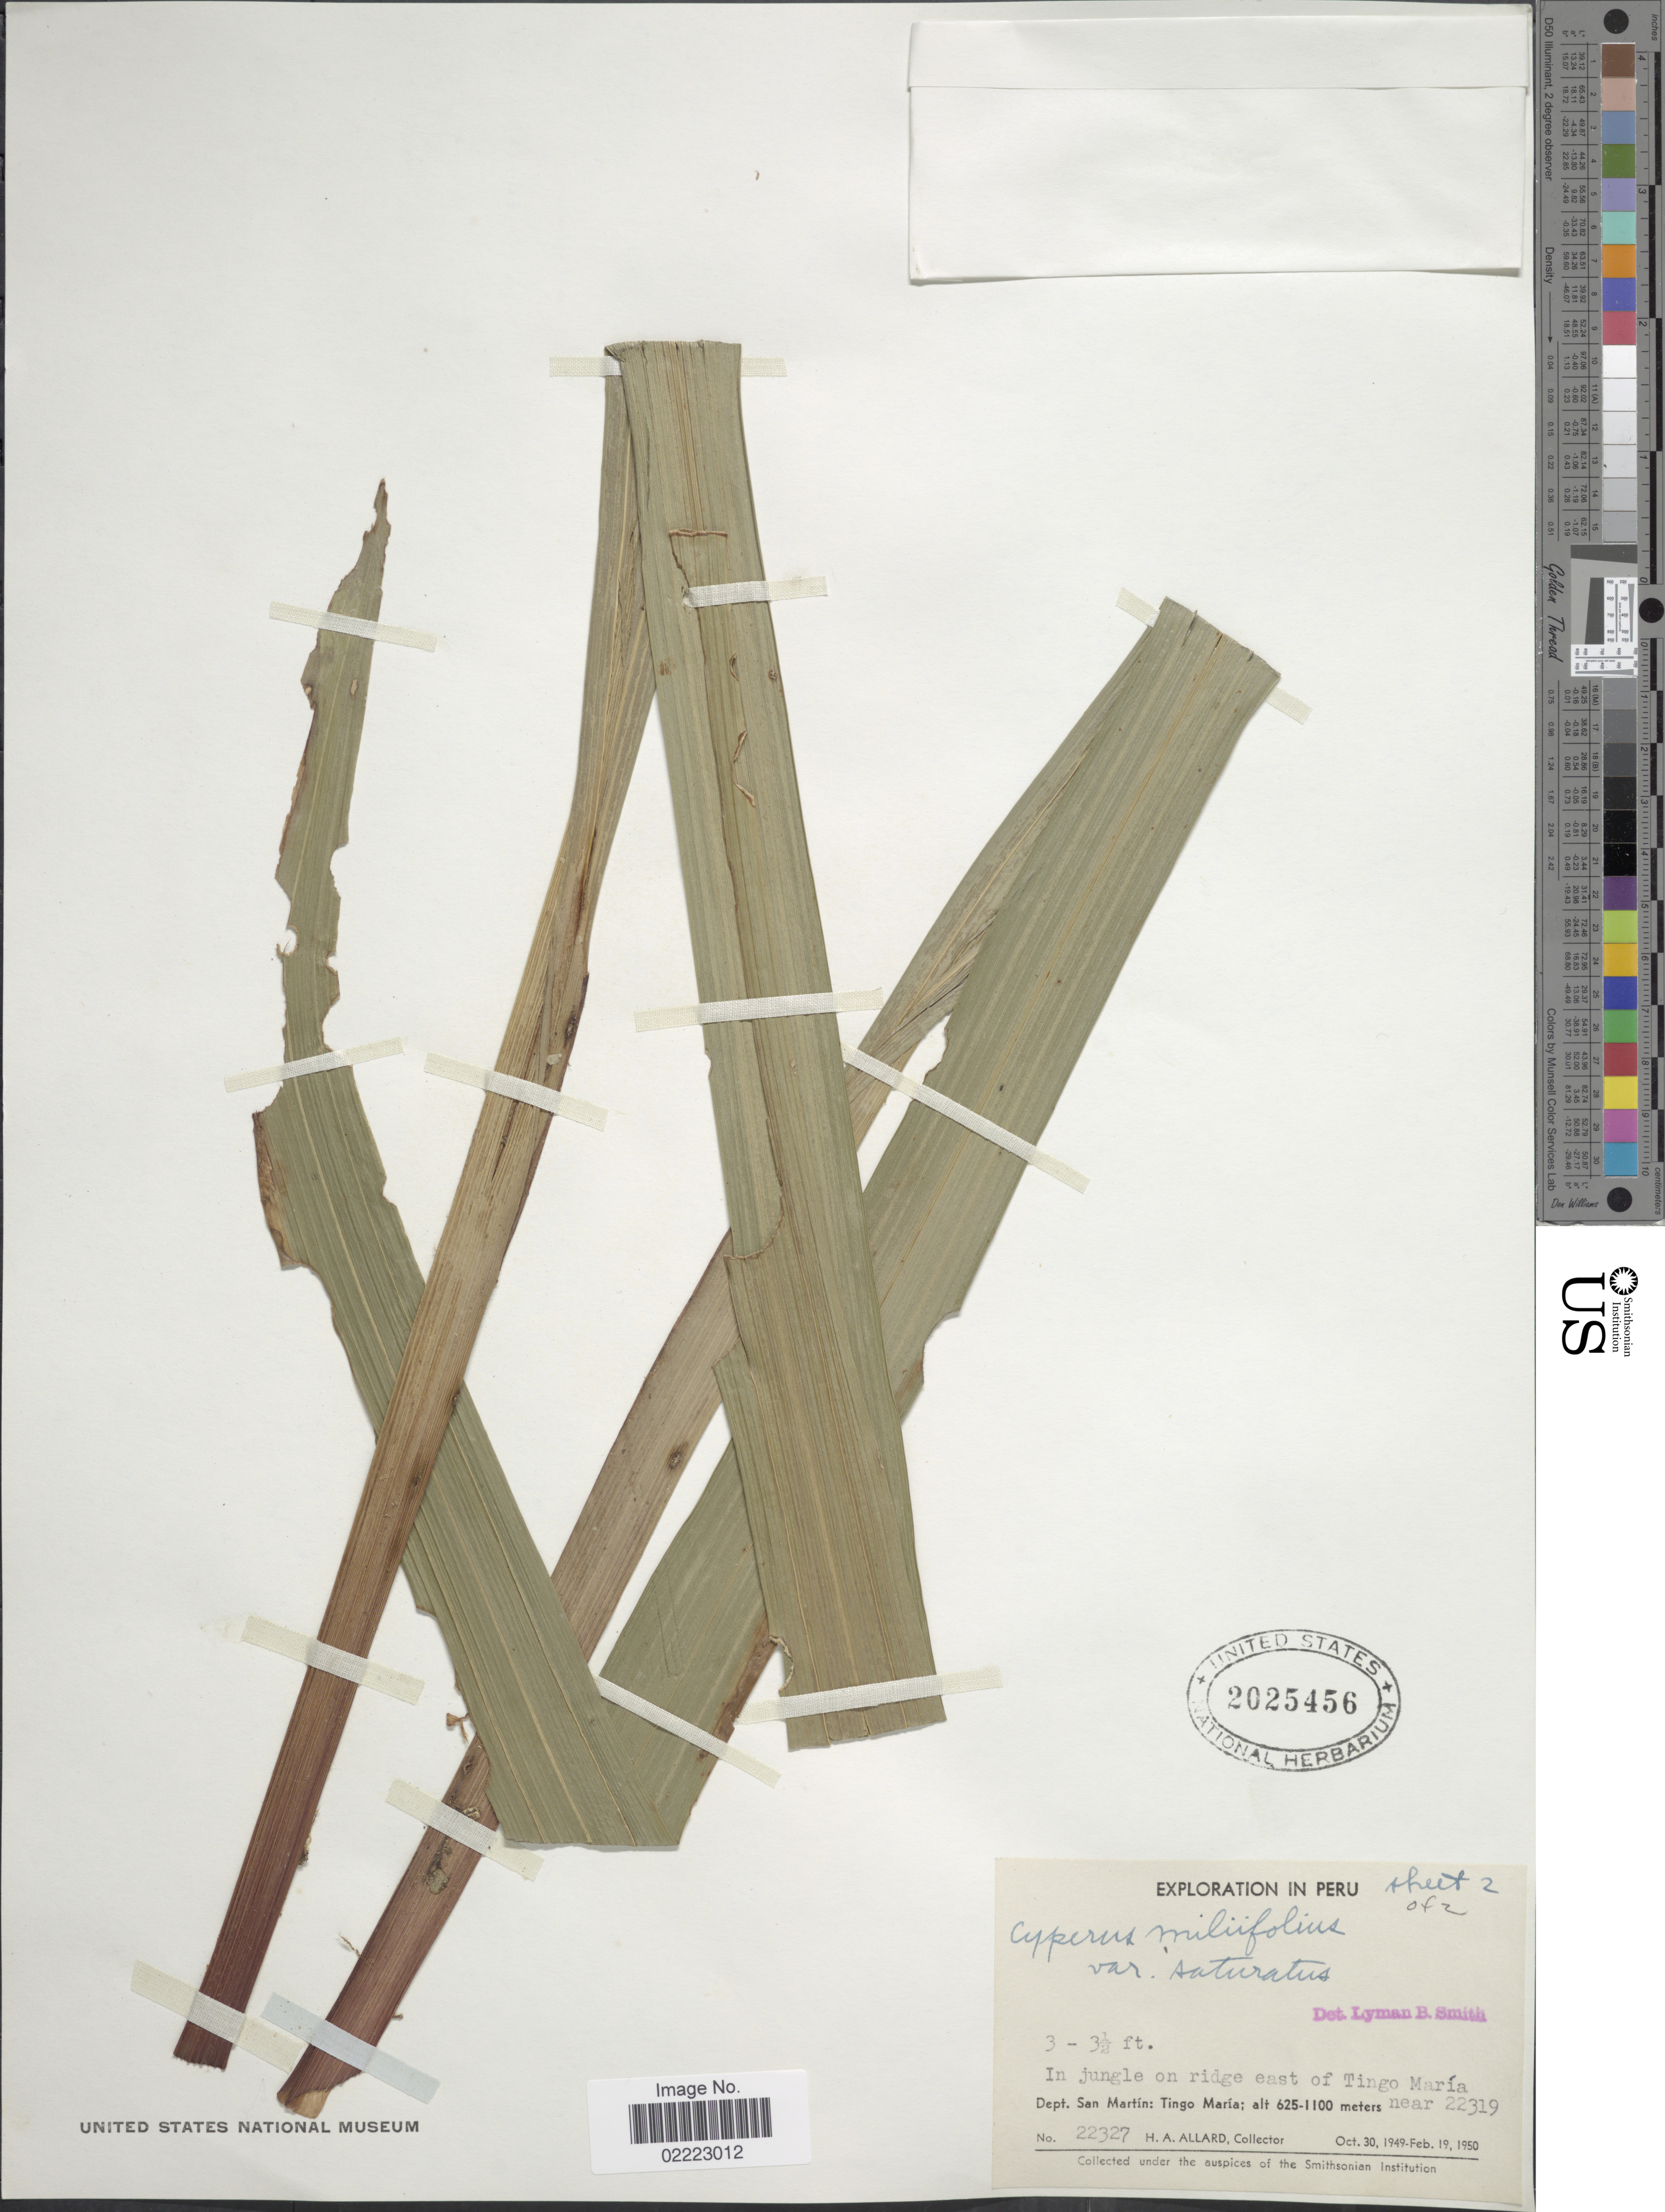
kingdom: Plantae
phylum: Tracheophyta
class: Liliopsida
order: Poales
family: Cyperaceae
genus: Cyperus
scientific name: Cyperus miliifolius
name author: Poepp. & Kunth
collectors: A. H. Allard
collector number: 22327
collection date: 1949-10-30/1950-02-19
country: Peru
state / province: San Martín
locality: In jungle on ridge east of Tingo Maria. Dept. San Martin: Tingo Maria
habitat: in jungle on ridge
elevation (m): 625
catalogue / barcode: US 2025456